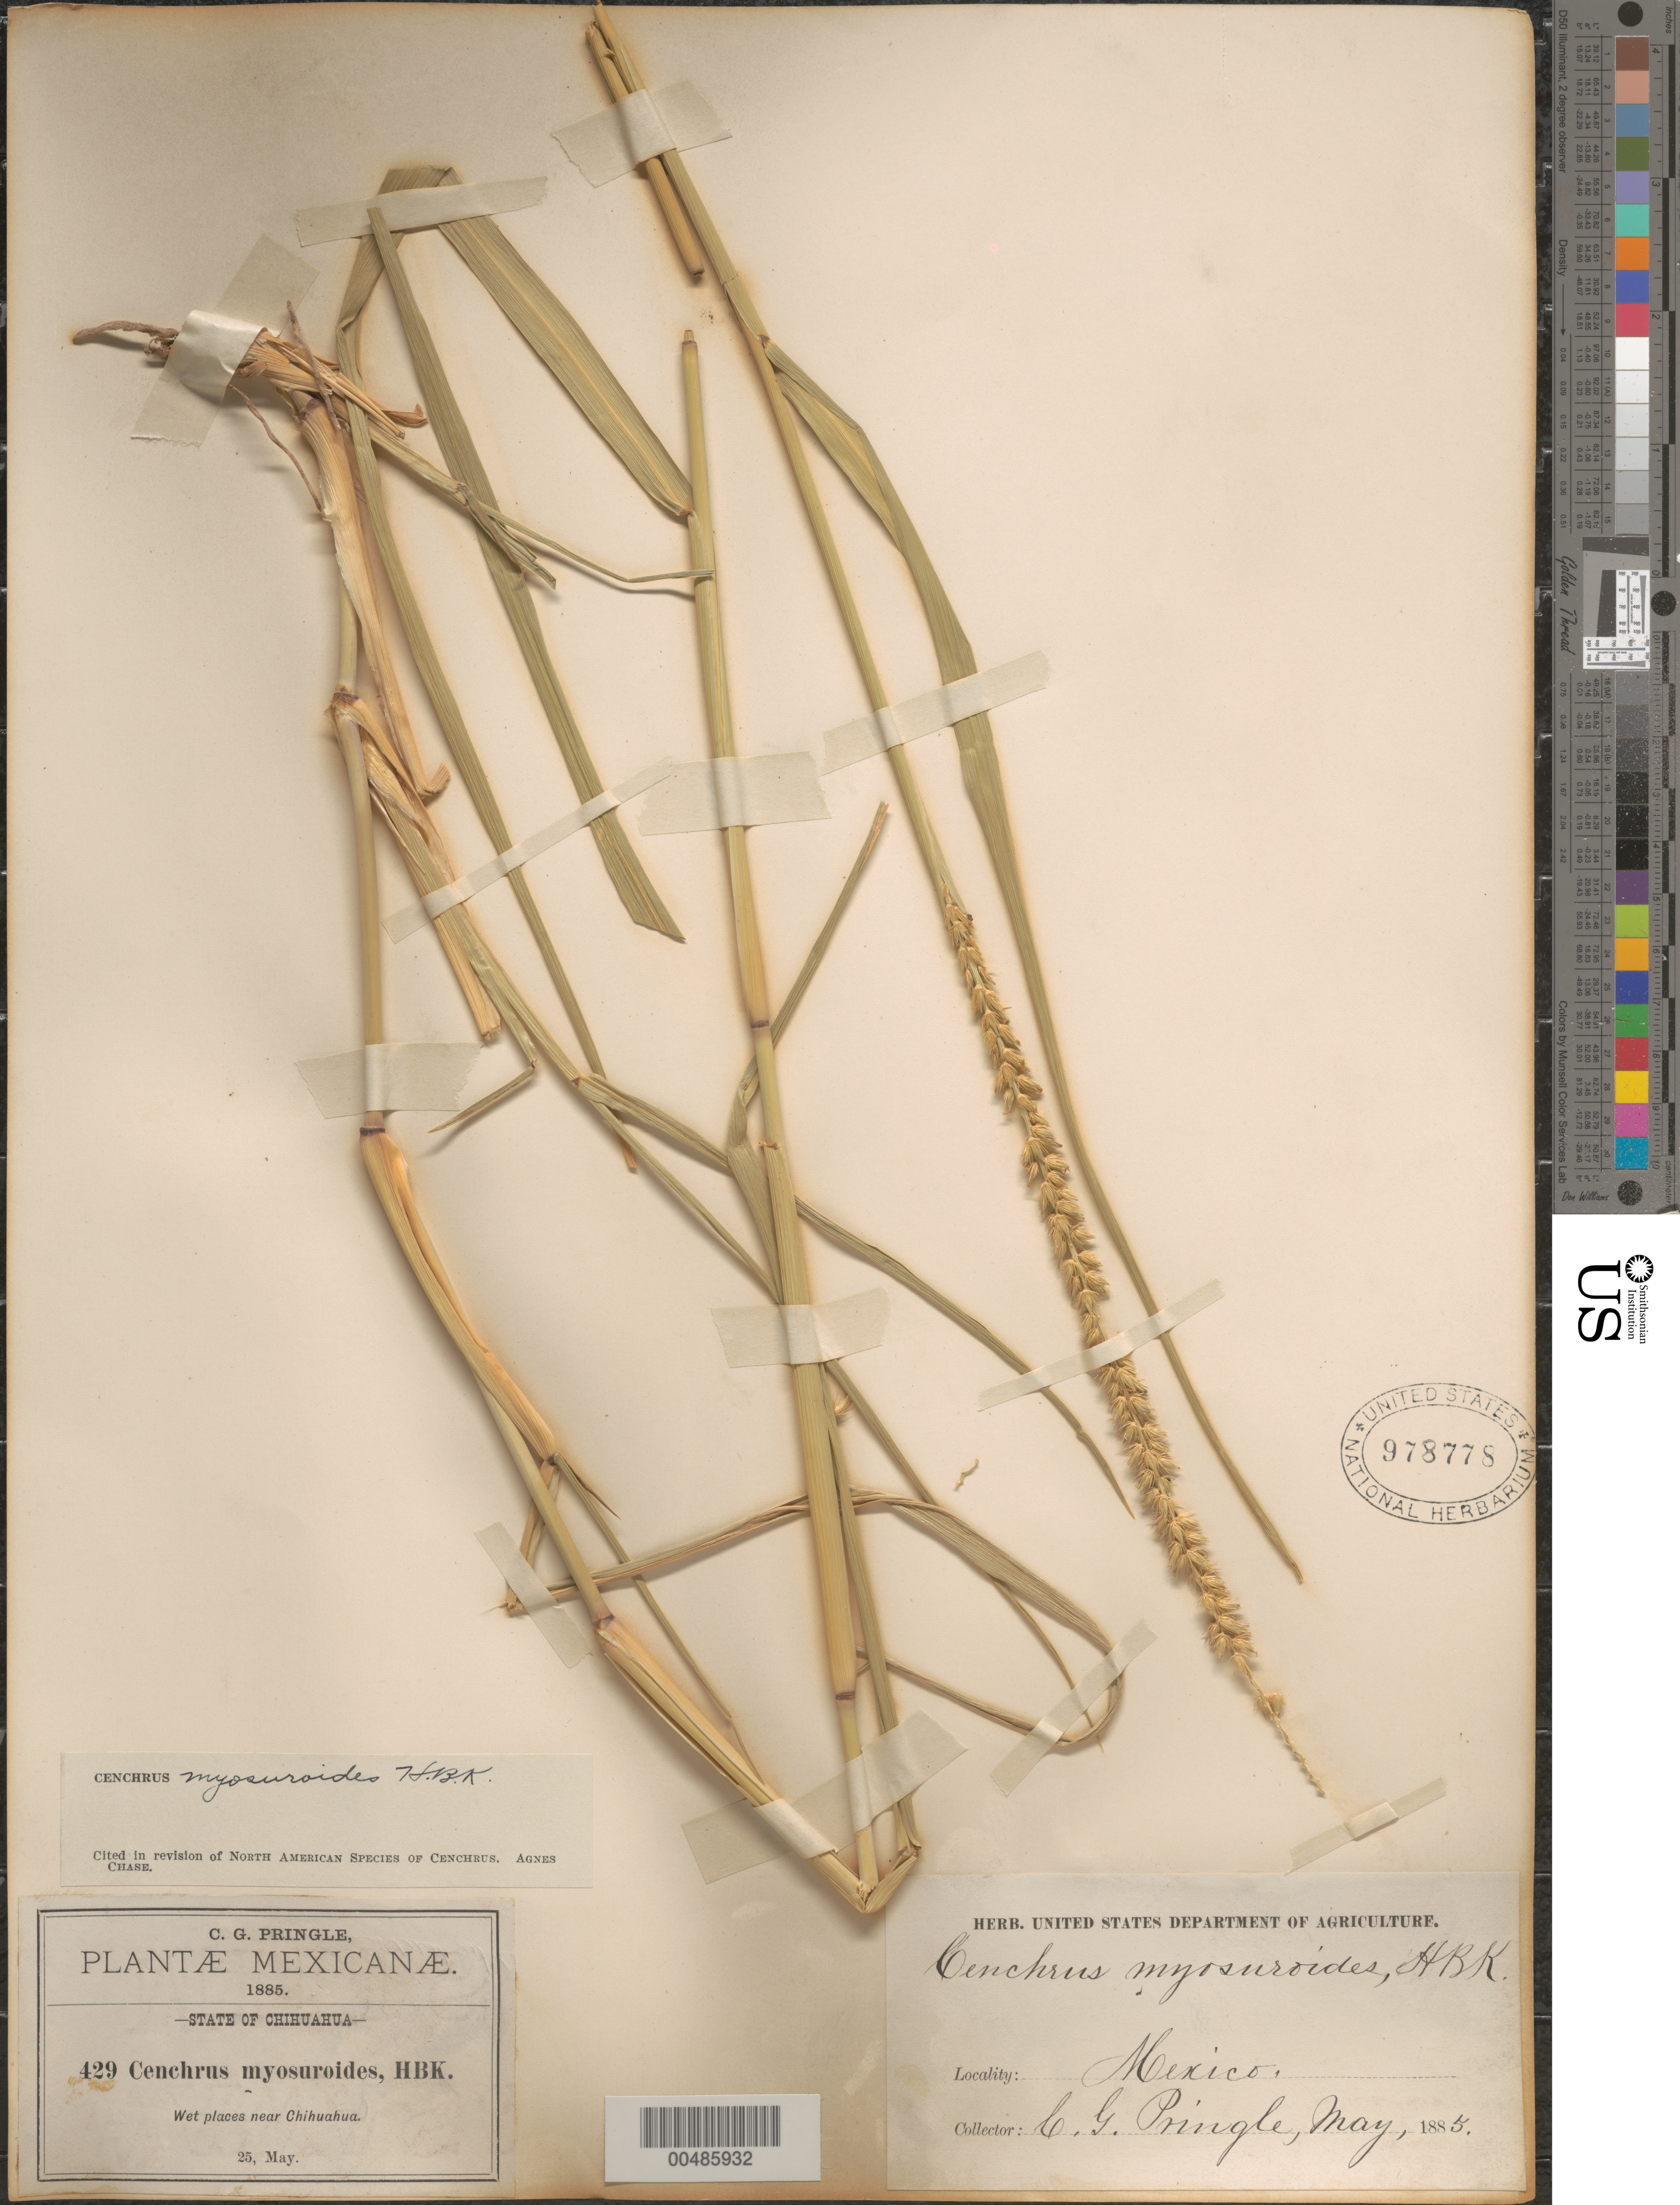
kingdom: Plantae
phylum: Tracheophyta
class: Liliopsida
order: Poales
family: Poaceae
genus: Cenchrus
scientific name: Cenchrus myosuroides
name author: Kunth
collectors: C. G. Pringle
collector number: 429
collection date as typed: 25 May 1885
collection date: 1885-05-25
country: Mexico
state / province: Chihuahua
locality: Near Chihuahua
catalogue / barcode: US 978778